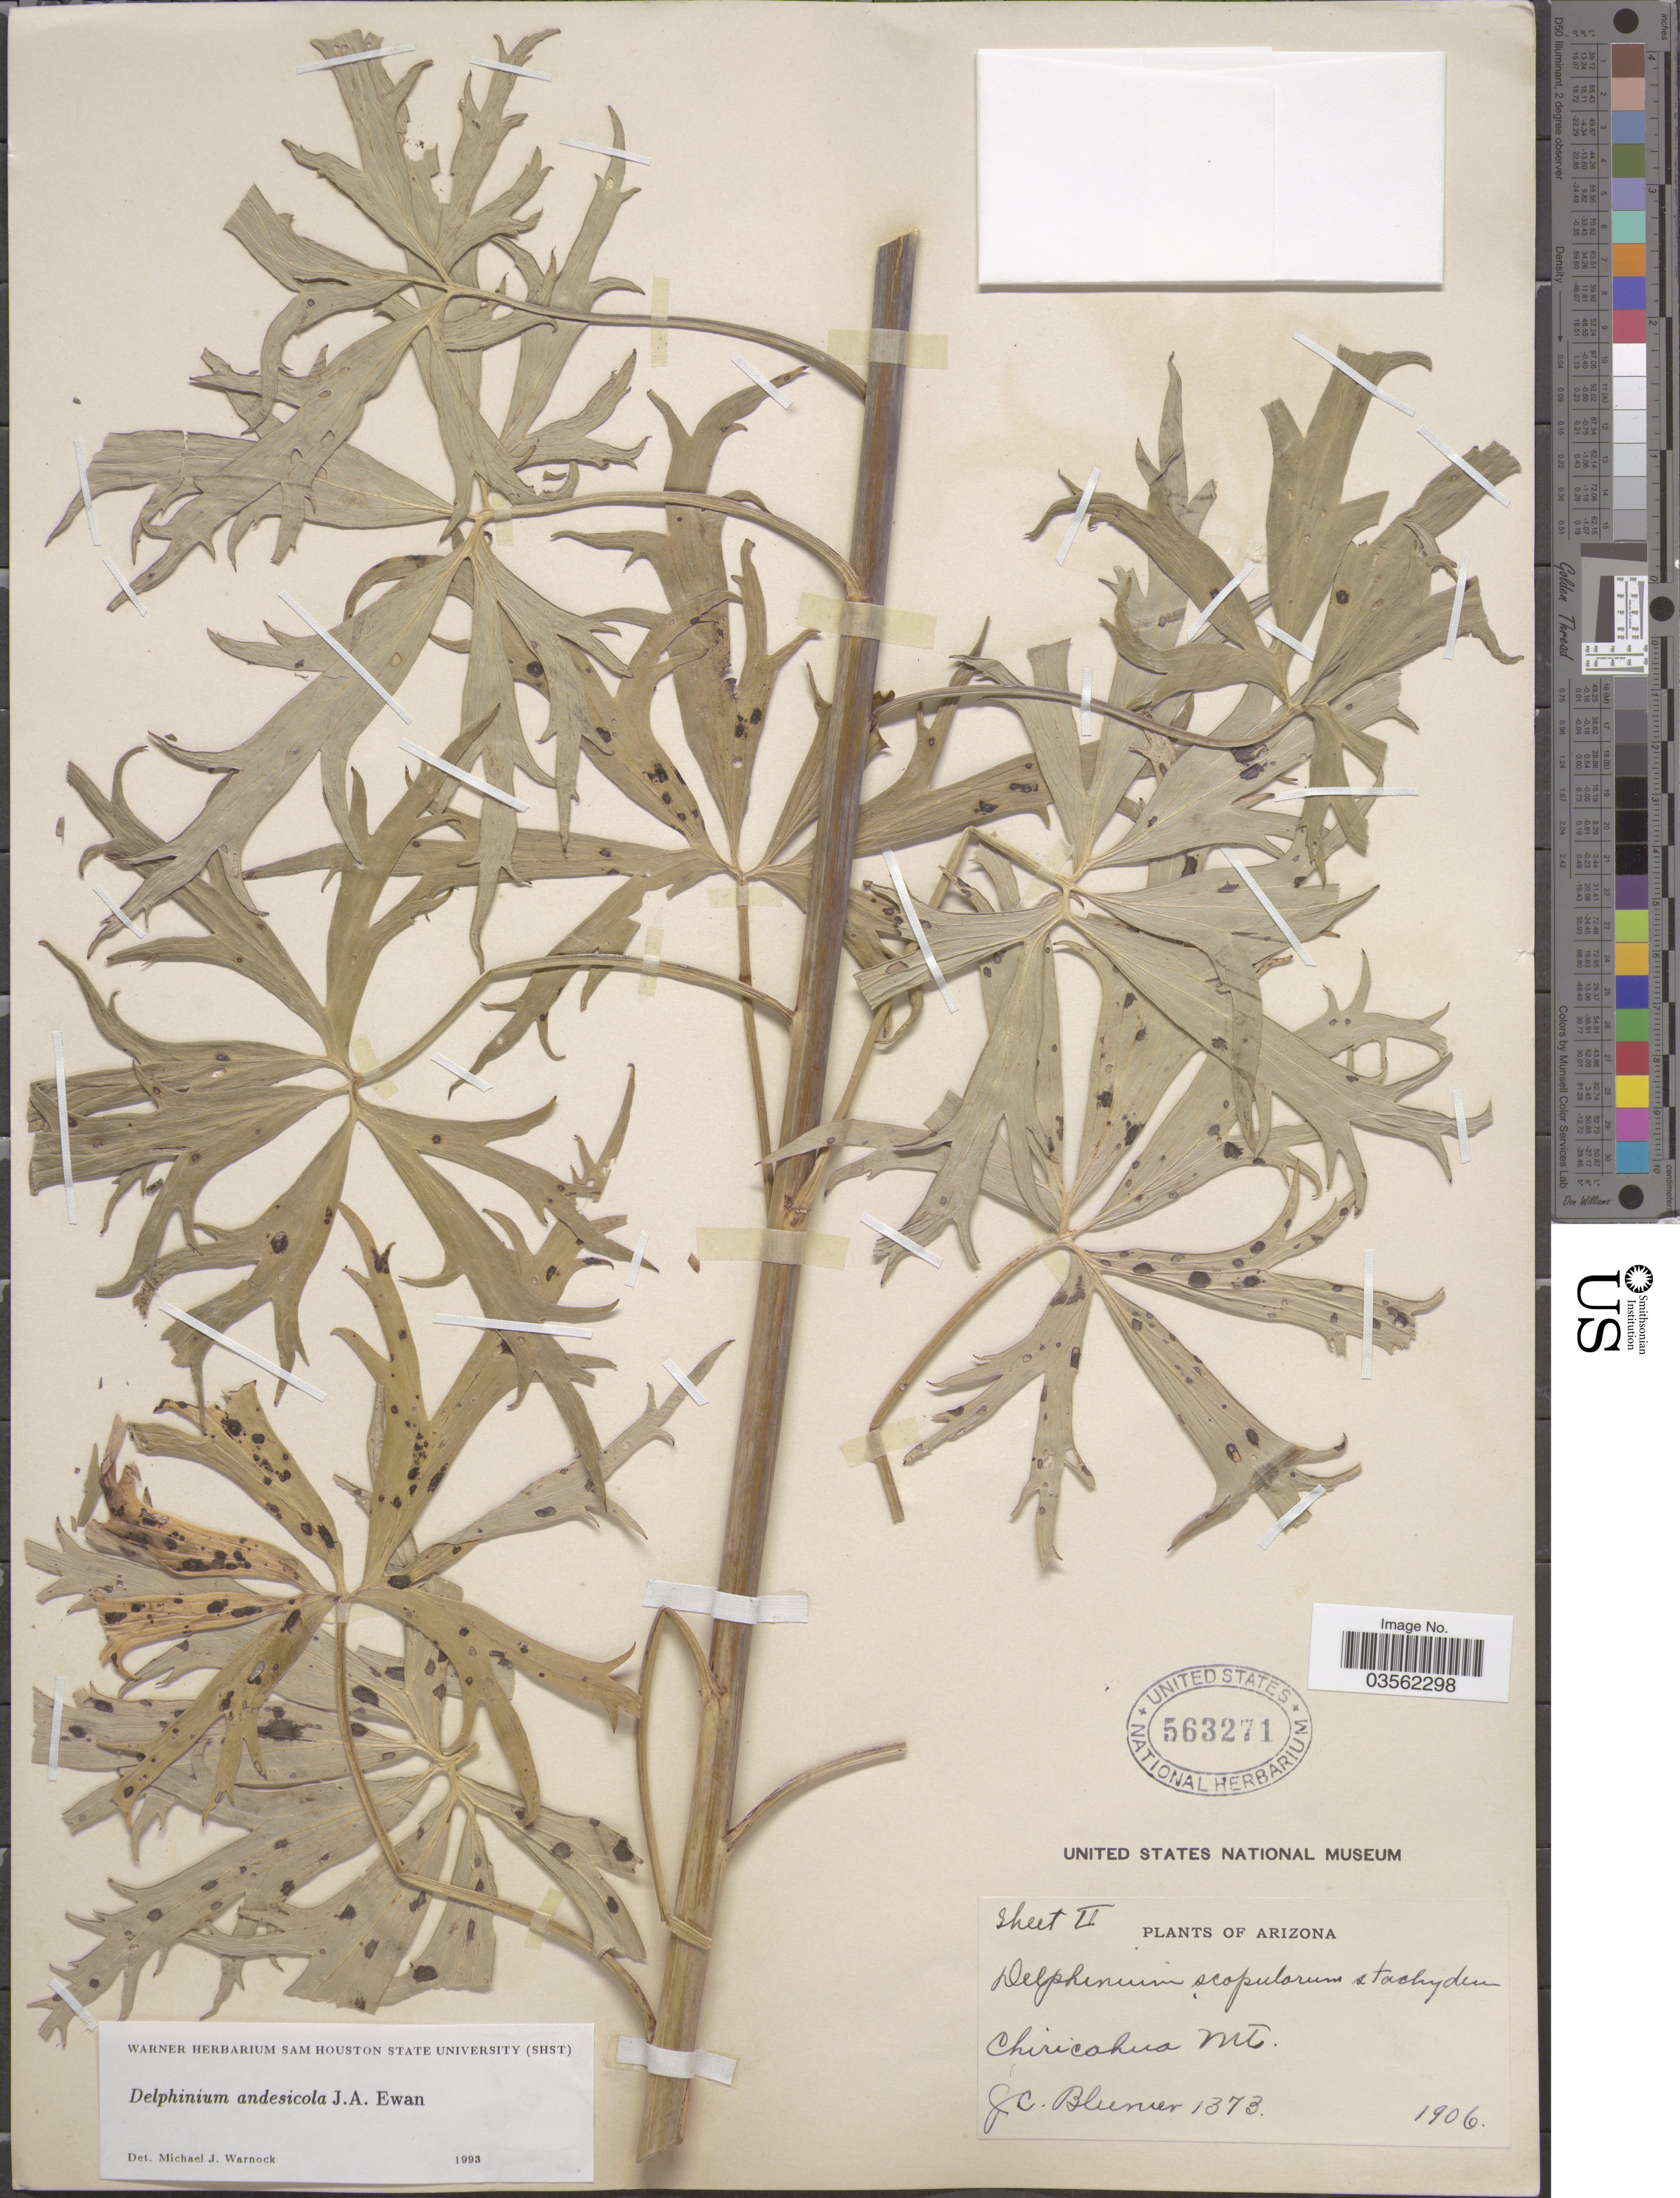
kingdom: Plantae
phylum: Tracheophyta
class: Magnoliopsida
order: Ranunculales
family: Ranunculaceae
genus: Delphinium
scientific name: Delphinium andesicola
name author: Ewan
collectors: J. C. Blumer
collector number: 1373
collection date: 1906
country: United States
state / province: Arizona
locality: Chiricahua Mts.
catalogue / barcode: US 563271